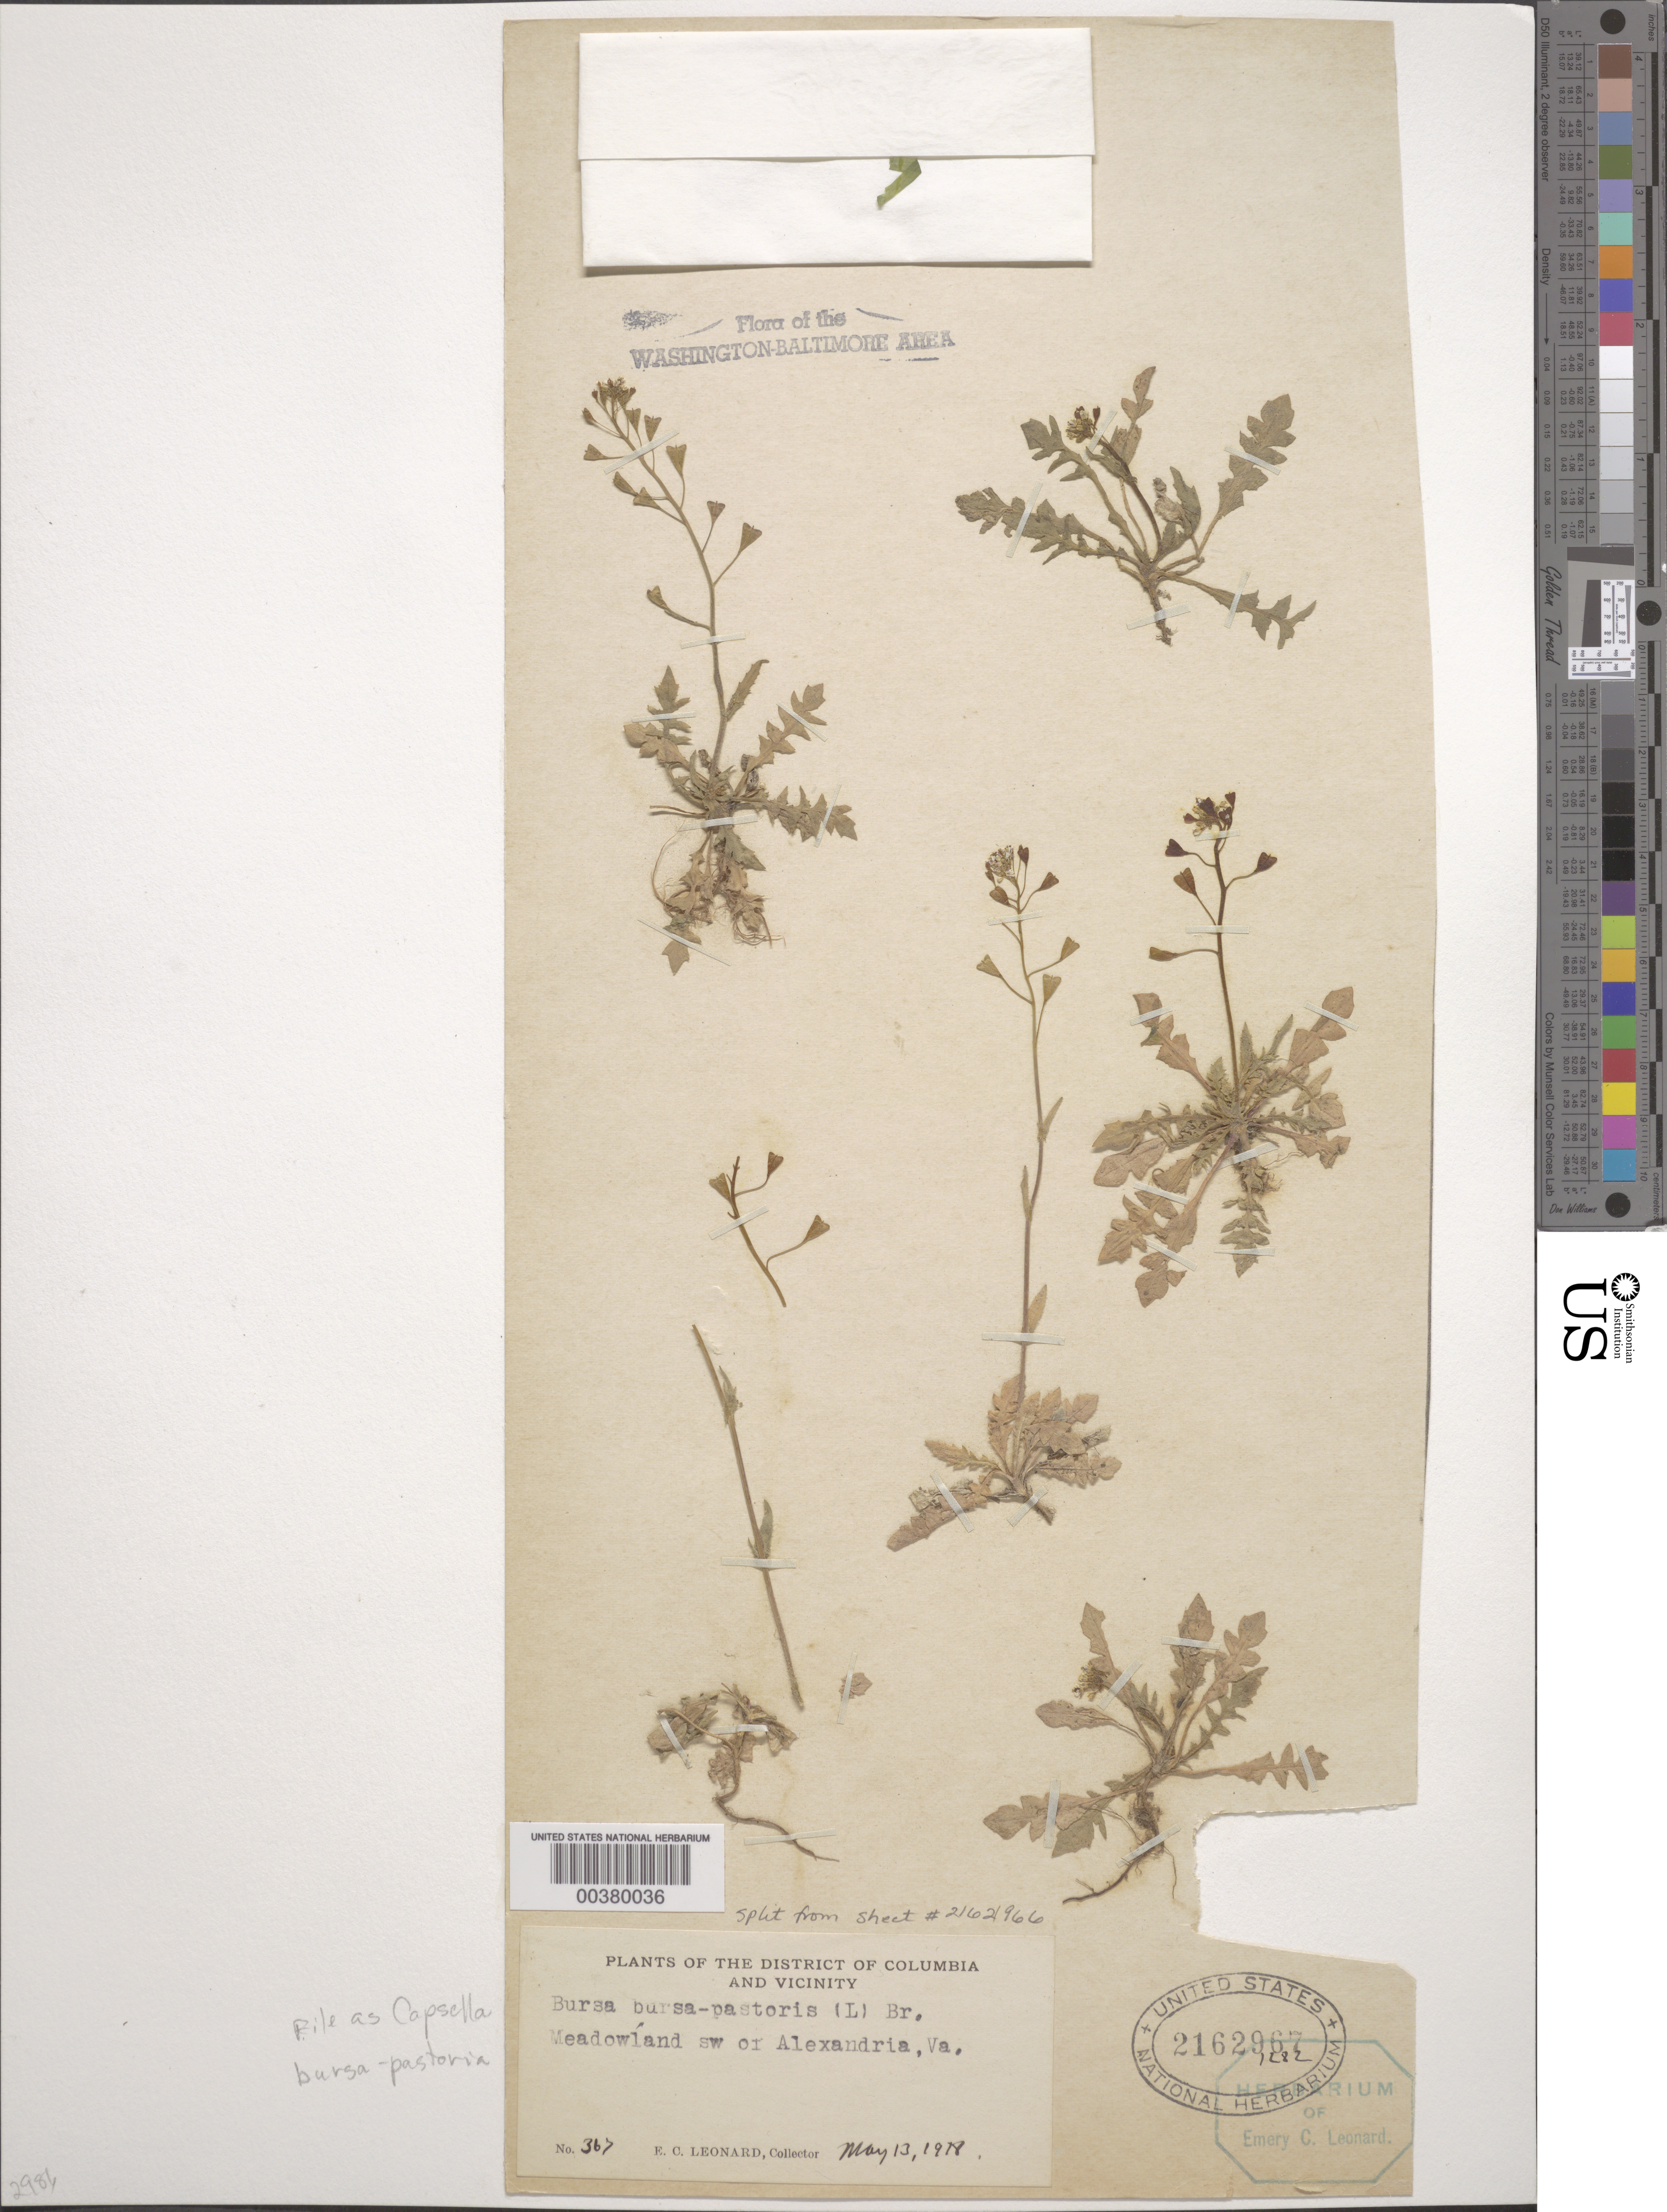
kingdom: Plantae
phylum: Tracheophyta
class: Magnoliopsida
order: Brassicales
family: Brassicaceae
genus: Capsella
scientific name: Capsella bursa-pastoris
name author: (L.) Medik.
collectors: E. C. Leonard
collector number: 367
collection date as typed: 13 May 1918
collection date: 1918-05-13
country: United States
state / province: Virginia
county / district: Fairfax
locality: southwest of Alexandria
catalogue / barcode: US 2162967